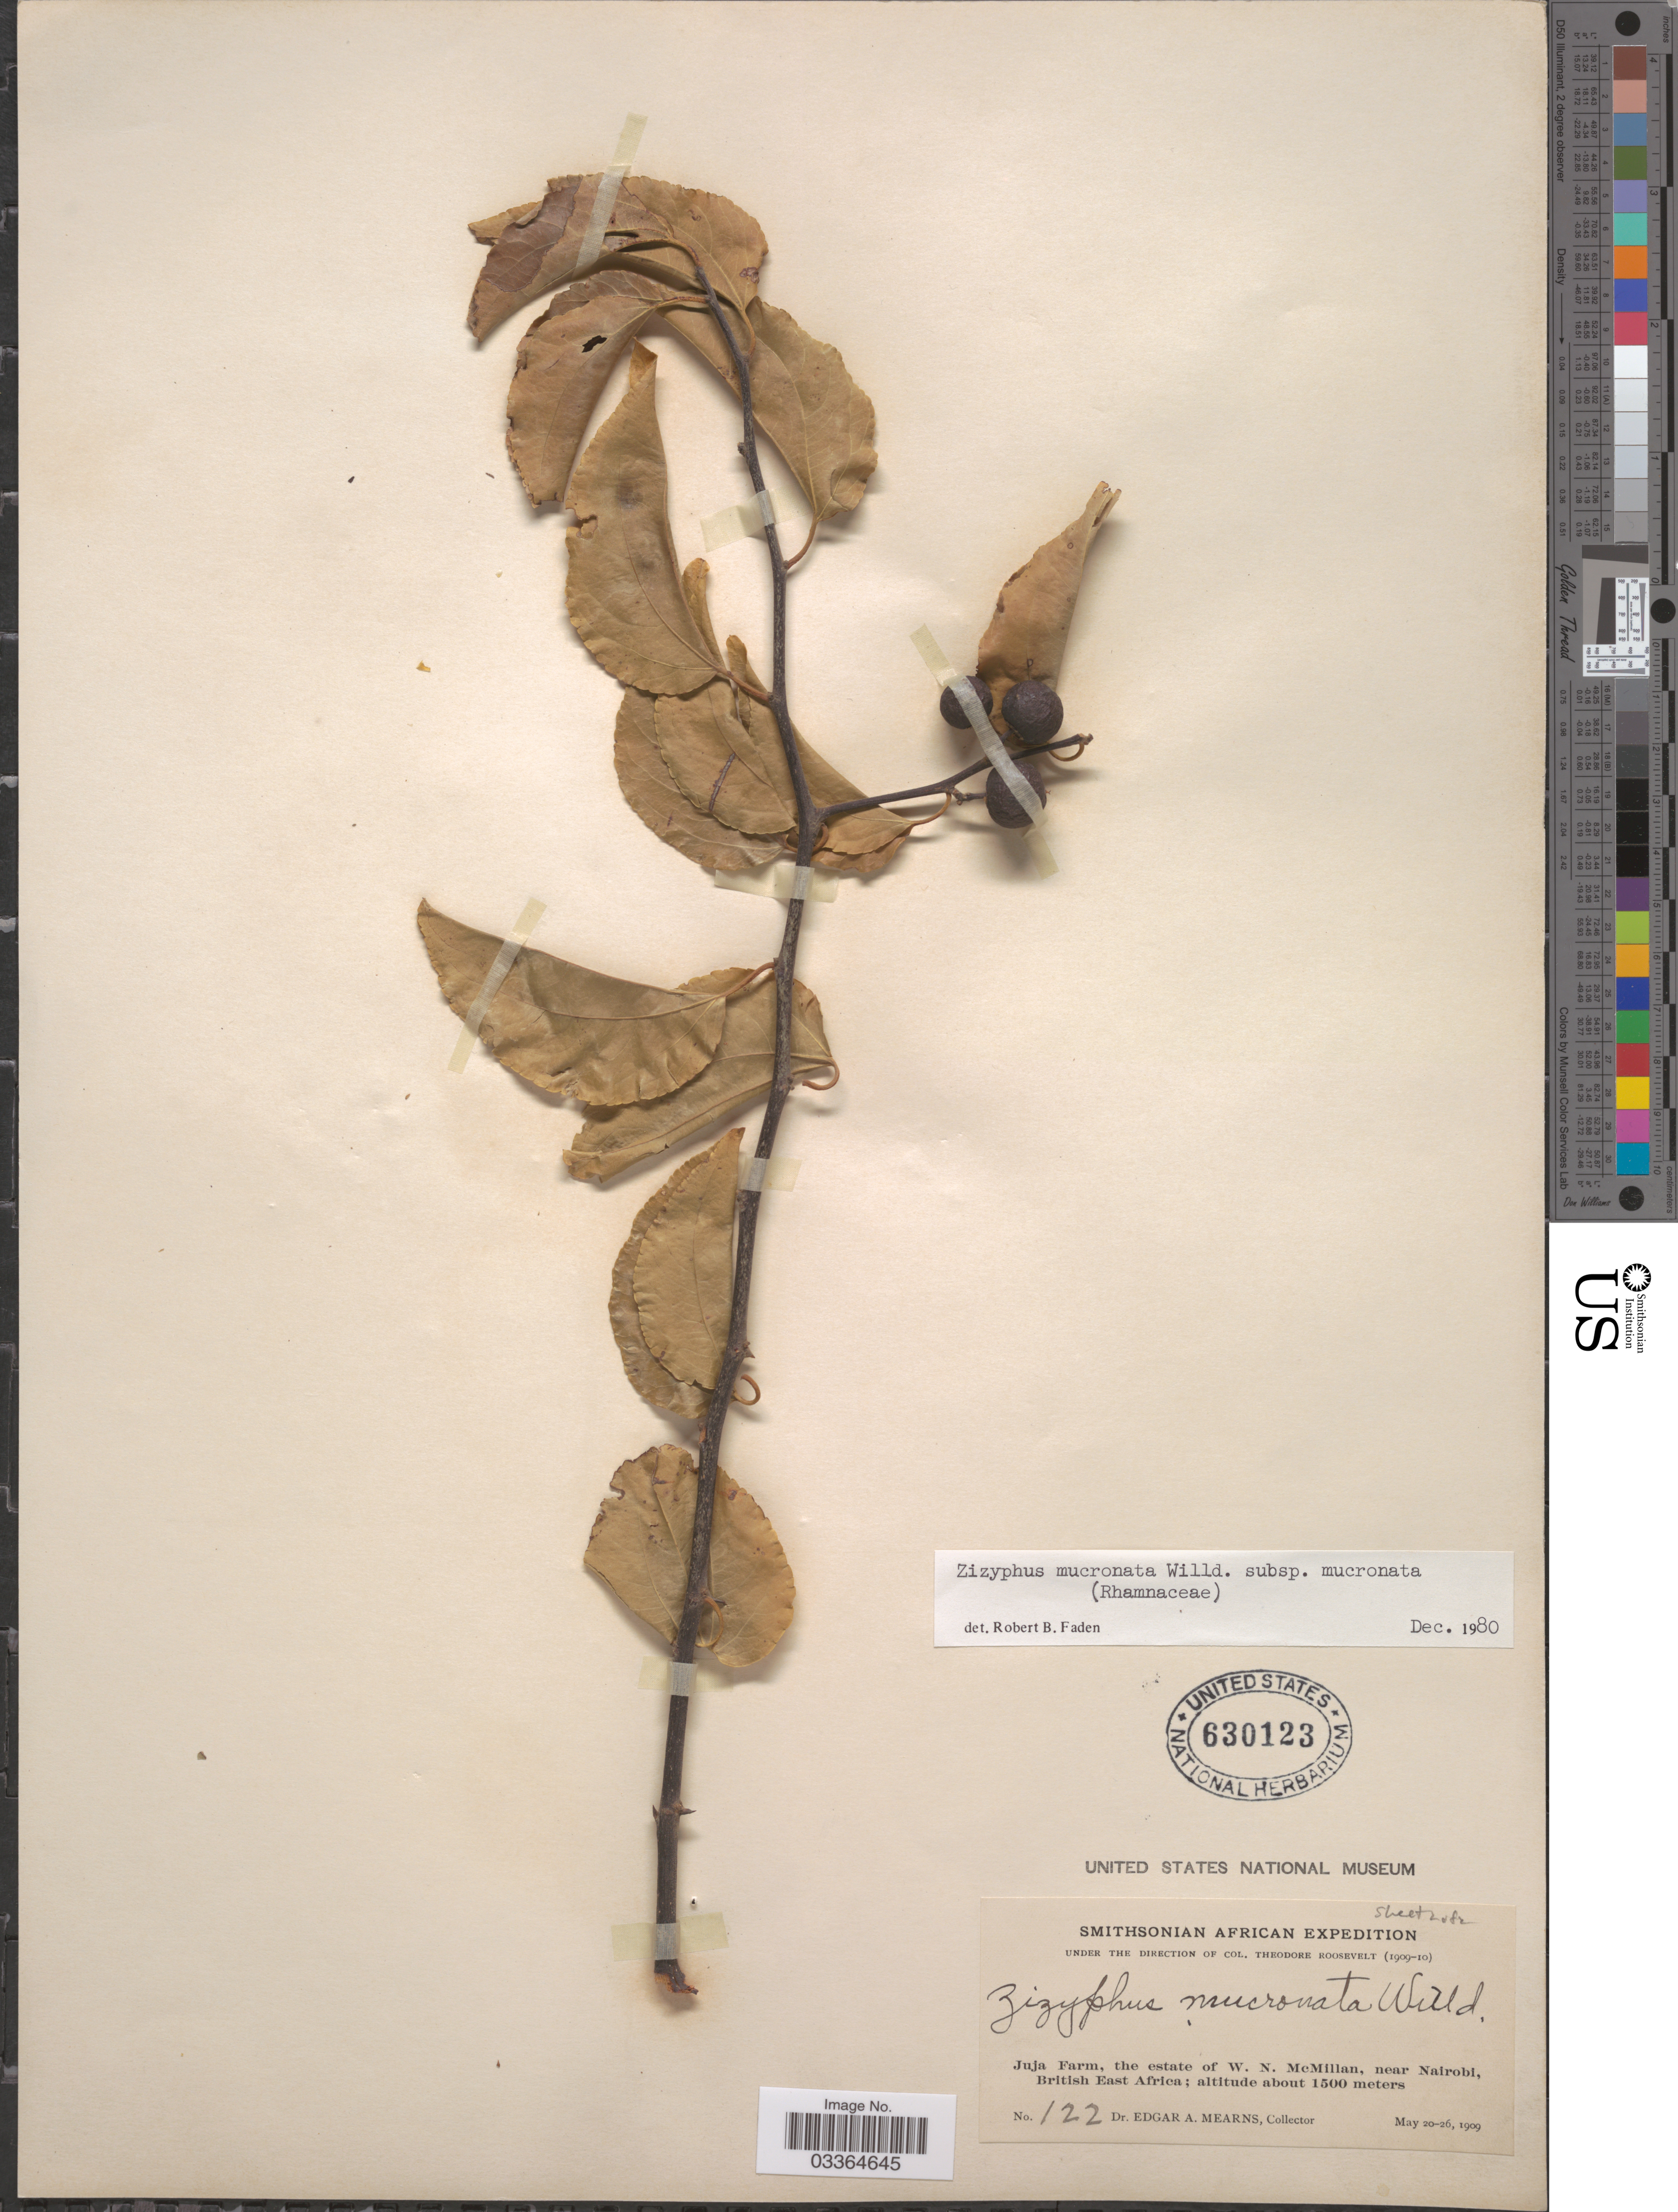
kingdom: Plantae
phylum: Tracheophyta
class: Magnoliopsida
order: Rosales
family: Rhamnaceae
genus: Ziziphus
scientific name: Ziziphus mucronata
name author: Willd.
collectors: E. A. Mearns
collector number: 122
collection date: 1909-05-20/1909-05-26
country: Kenya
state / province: Nairobi Area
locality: Juja Farm, the estate of W. N. McMillan, near Nairobi, British East Africa.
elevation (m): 1500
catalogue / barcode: US 630123